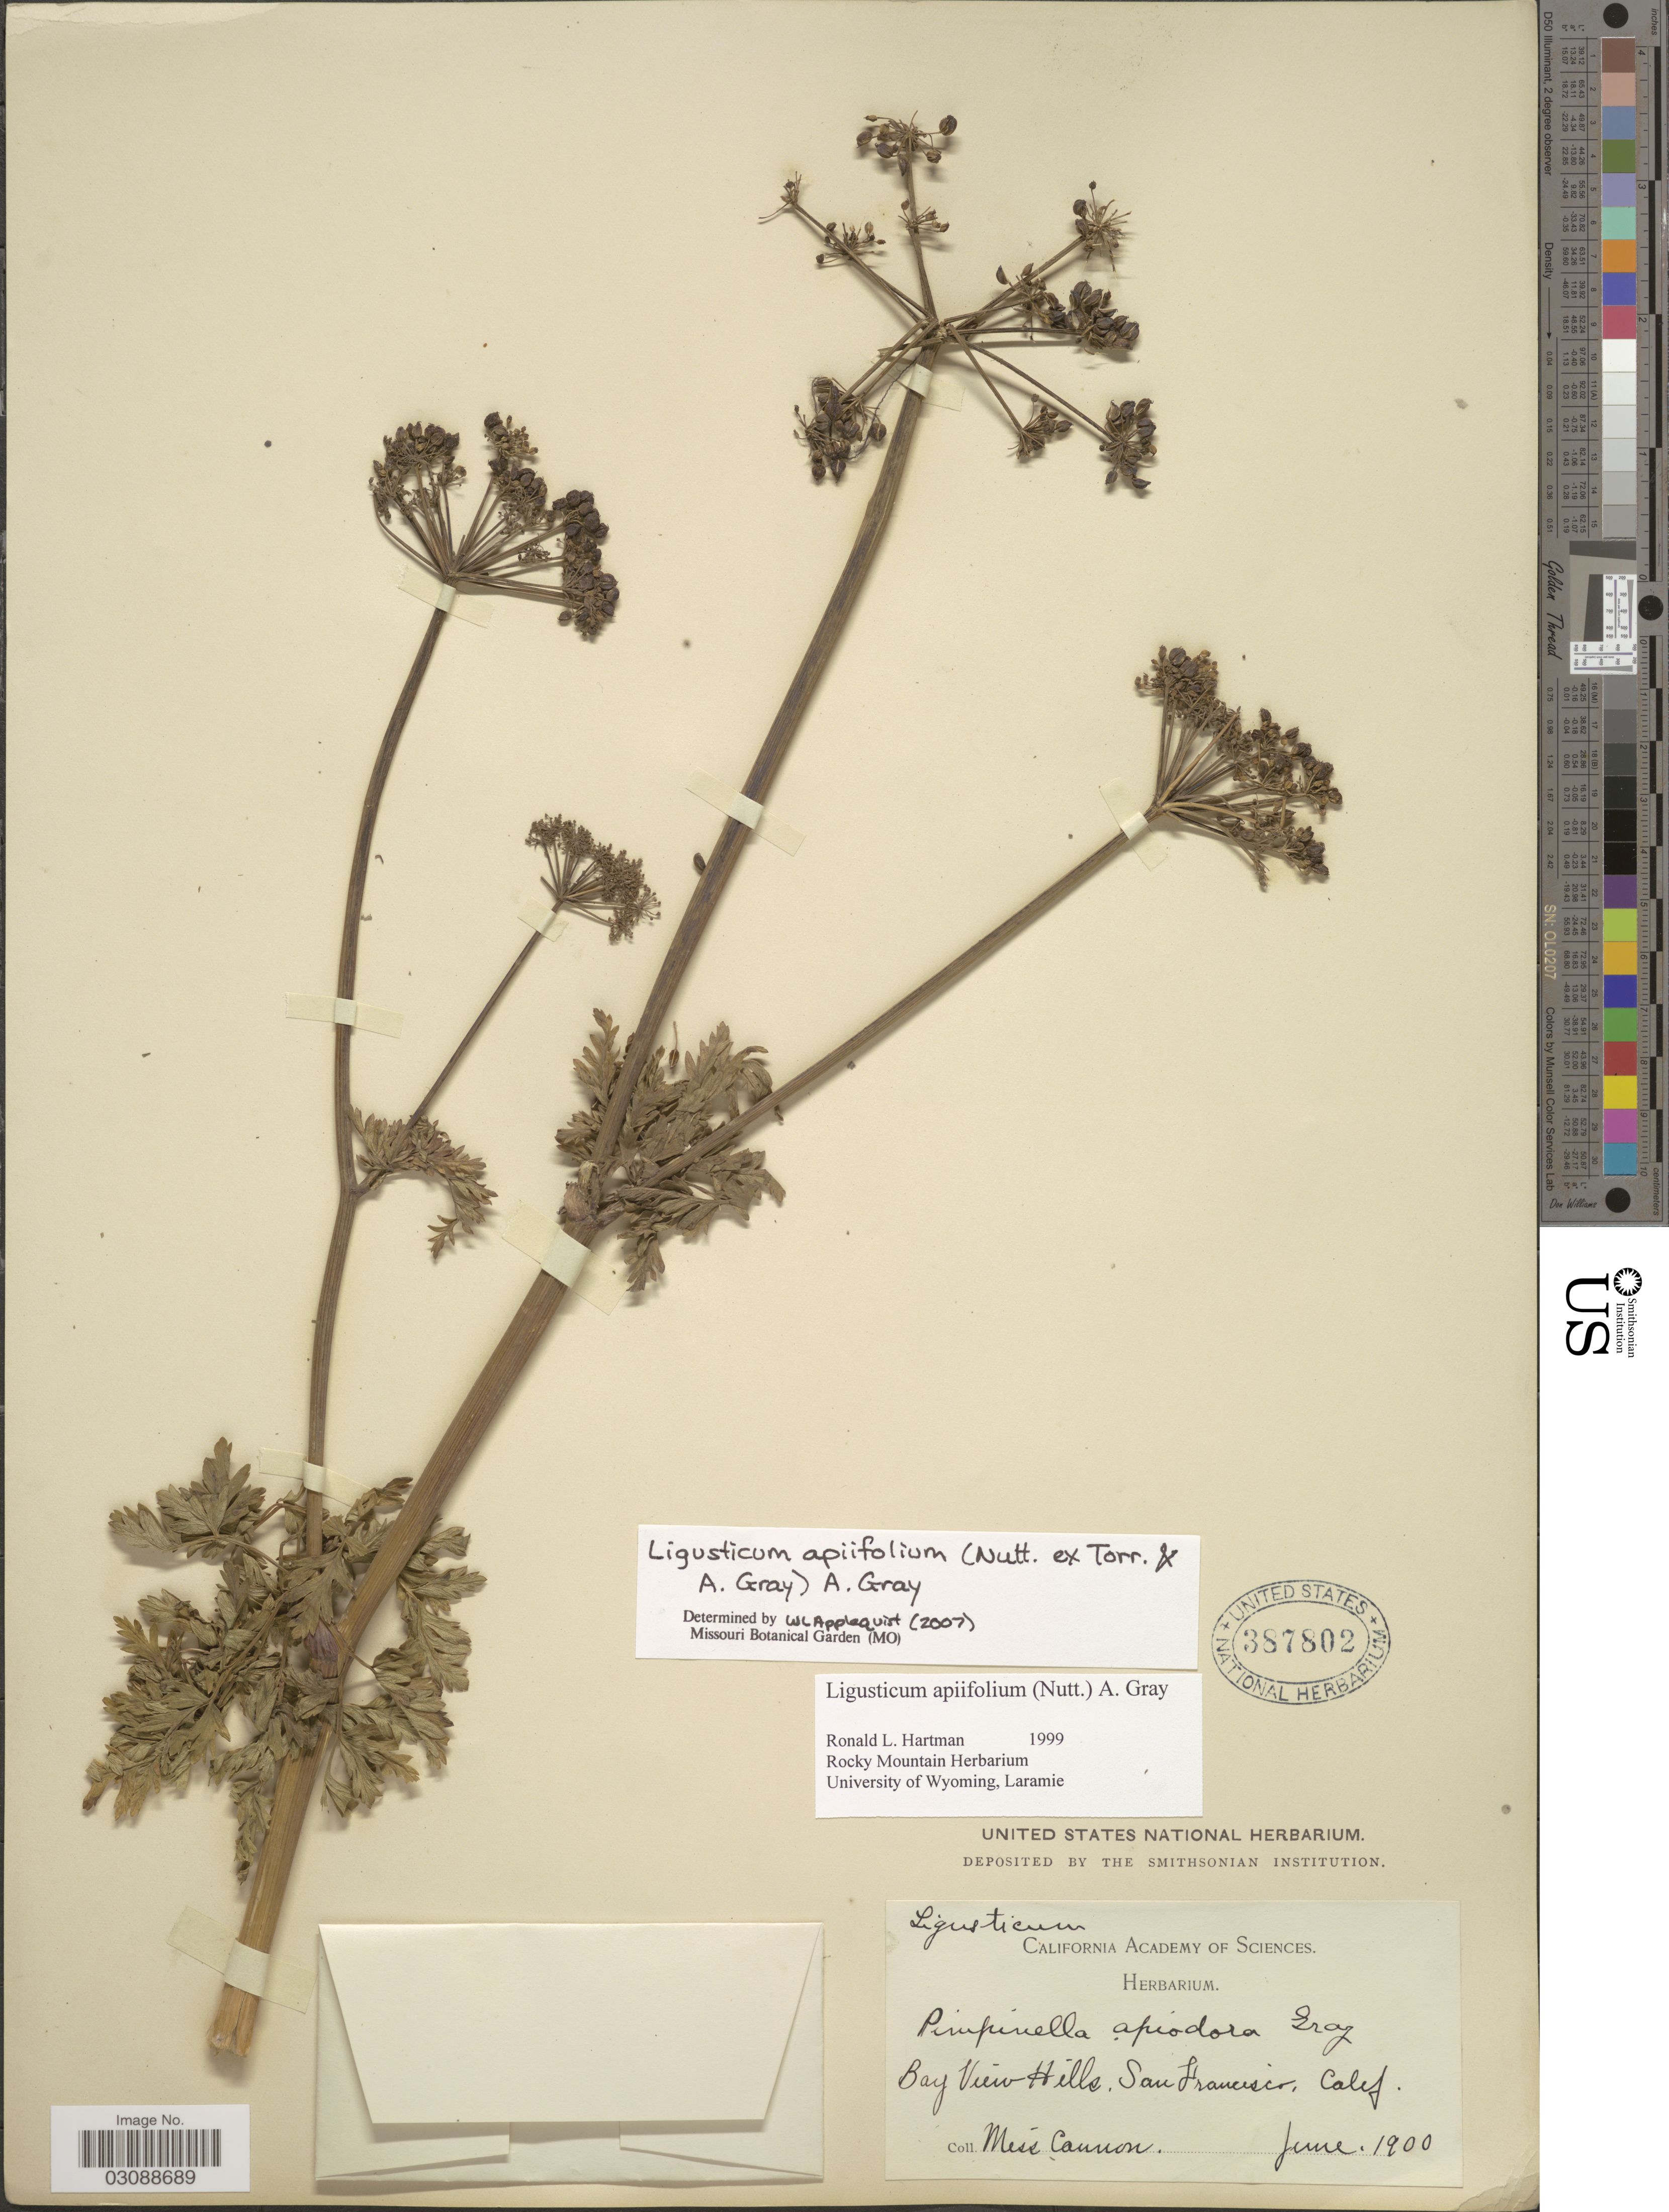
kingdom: Plantae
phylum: Tracheophyta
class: Magnoliopsida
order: Apiales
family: Apiaceae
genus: Ligusticum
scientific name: Ligusticum apiifolium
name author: (Nutt. ex Torr. & A. Gray) A. Gray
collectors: Miss Cannon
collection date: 1900-06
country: United States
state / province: California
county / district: San Francisco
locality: Bay View Hills, San Francisco.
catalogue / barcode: US 387802